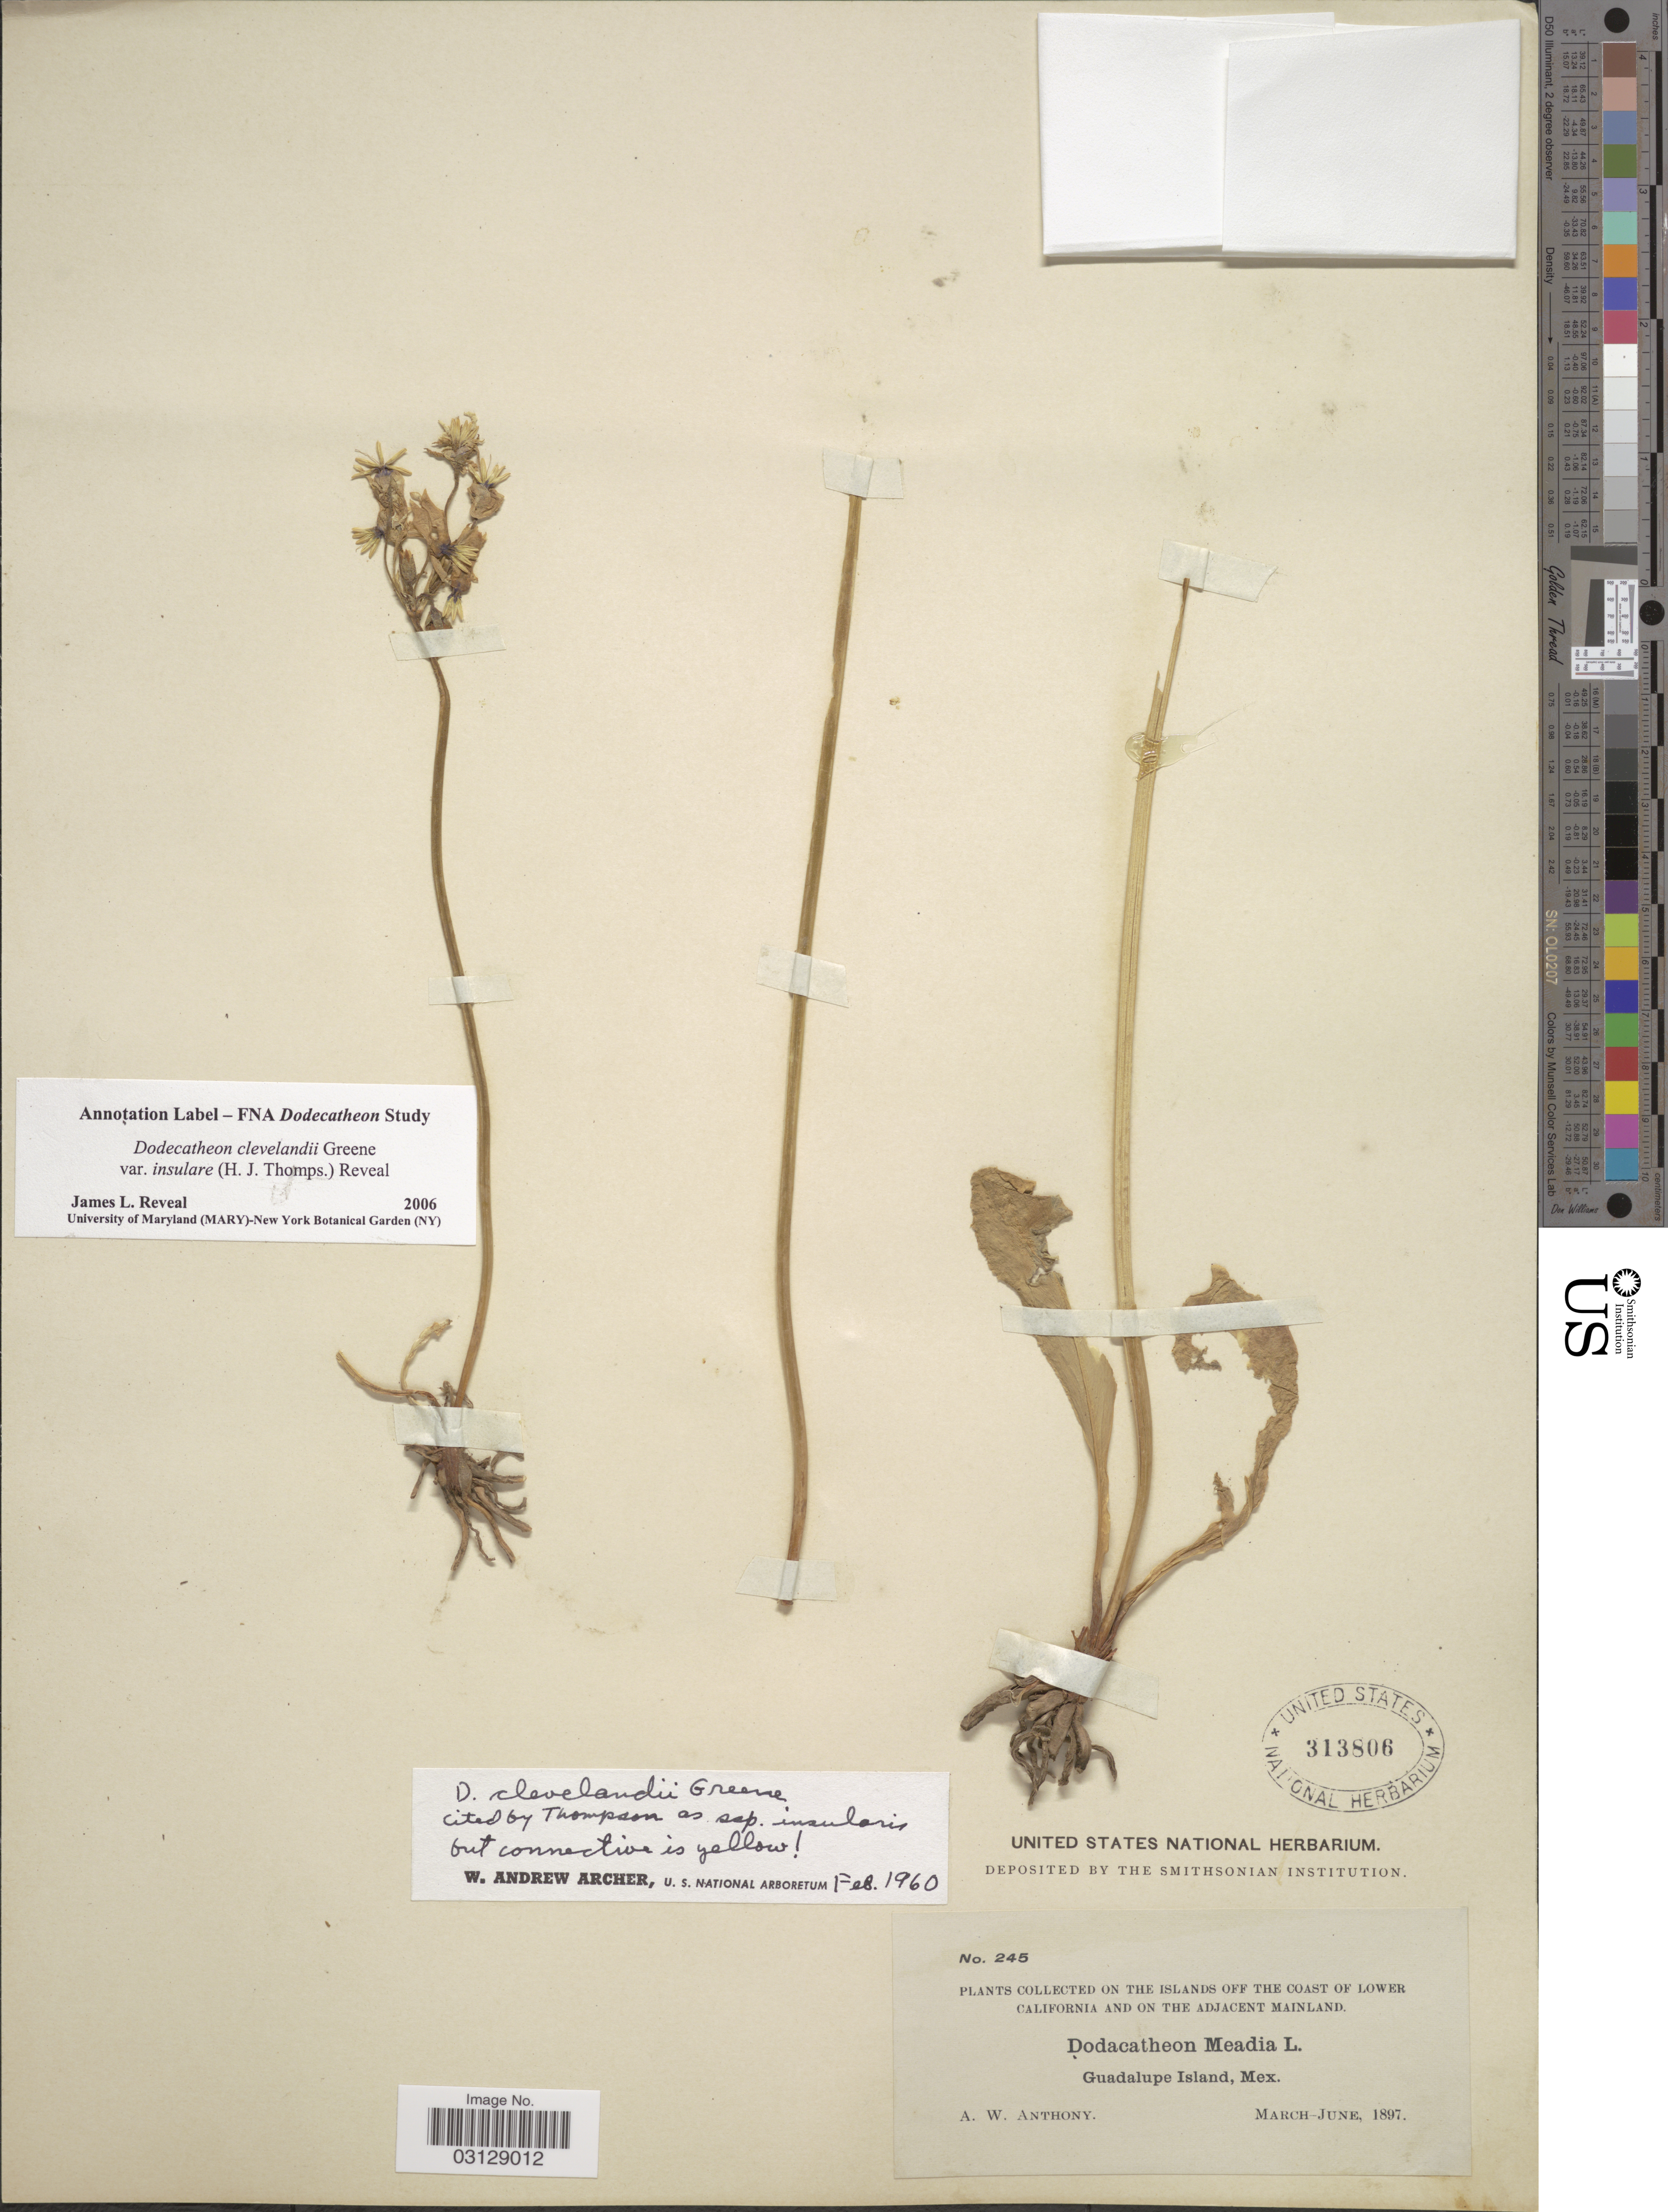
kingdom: Plantae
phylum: Tracheophyta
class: Magnoliopsida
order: Ericales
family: Primulaceae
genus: Dodecatheon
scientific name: Dodecatheon clevelandii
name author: Greene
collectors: A. W. Anthony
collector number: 245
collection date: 1897-03/1897-06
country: Mexico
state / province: Baja California Norte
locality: On the islands off the coast of Lower California and on the adjacent mainland. Guadalupe Island, Mex.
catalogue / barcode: US 313806